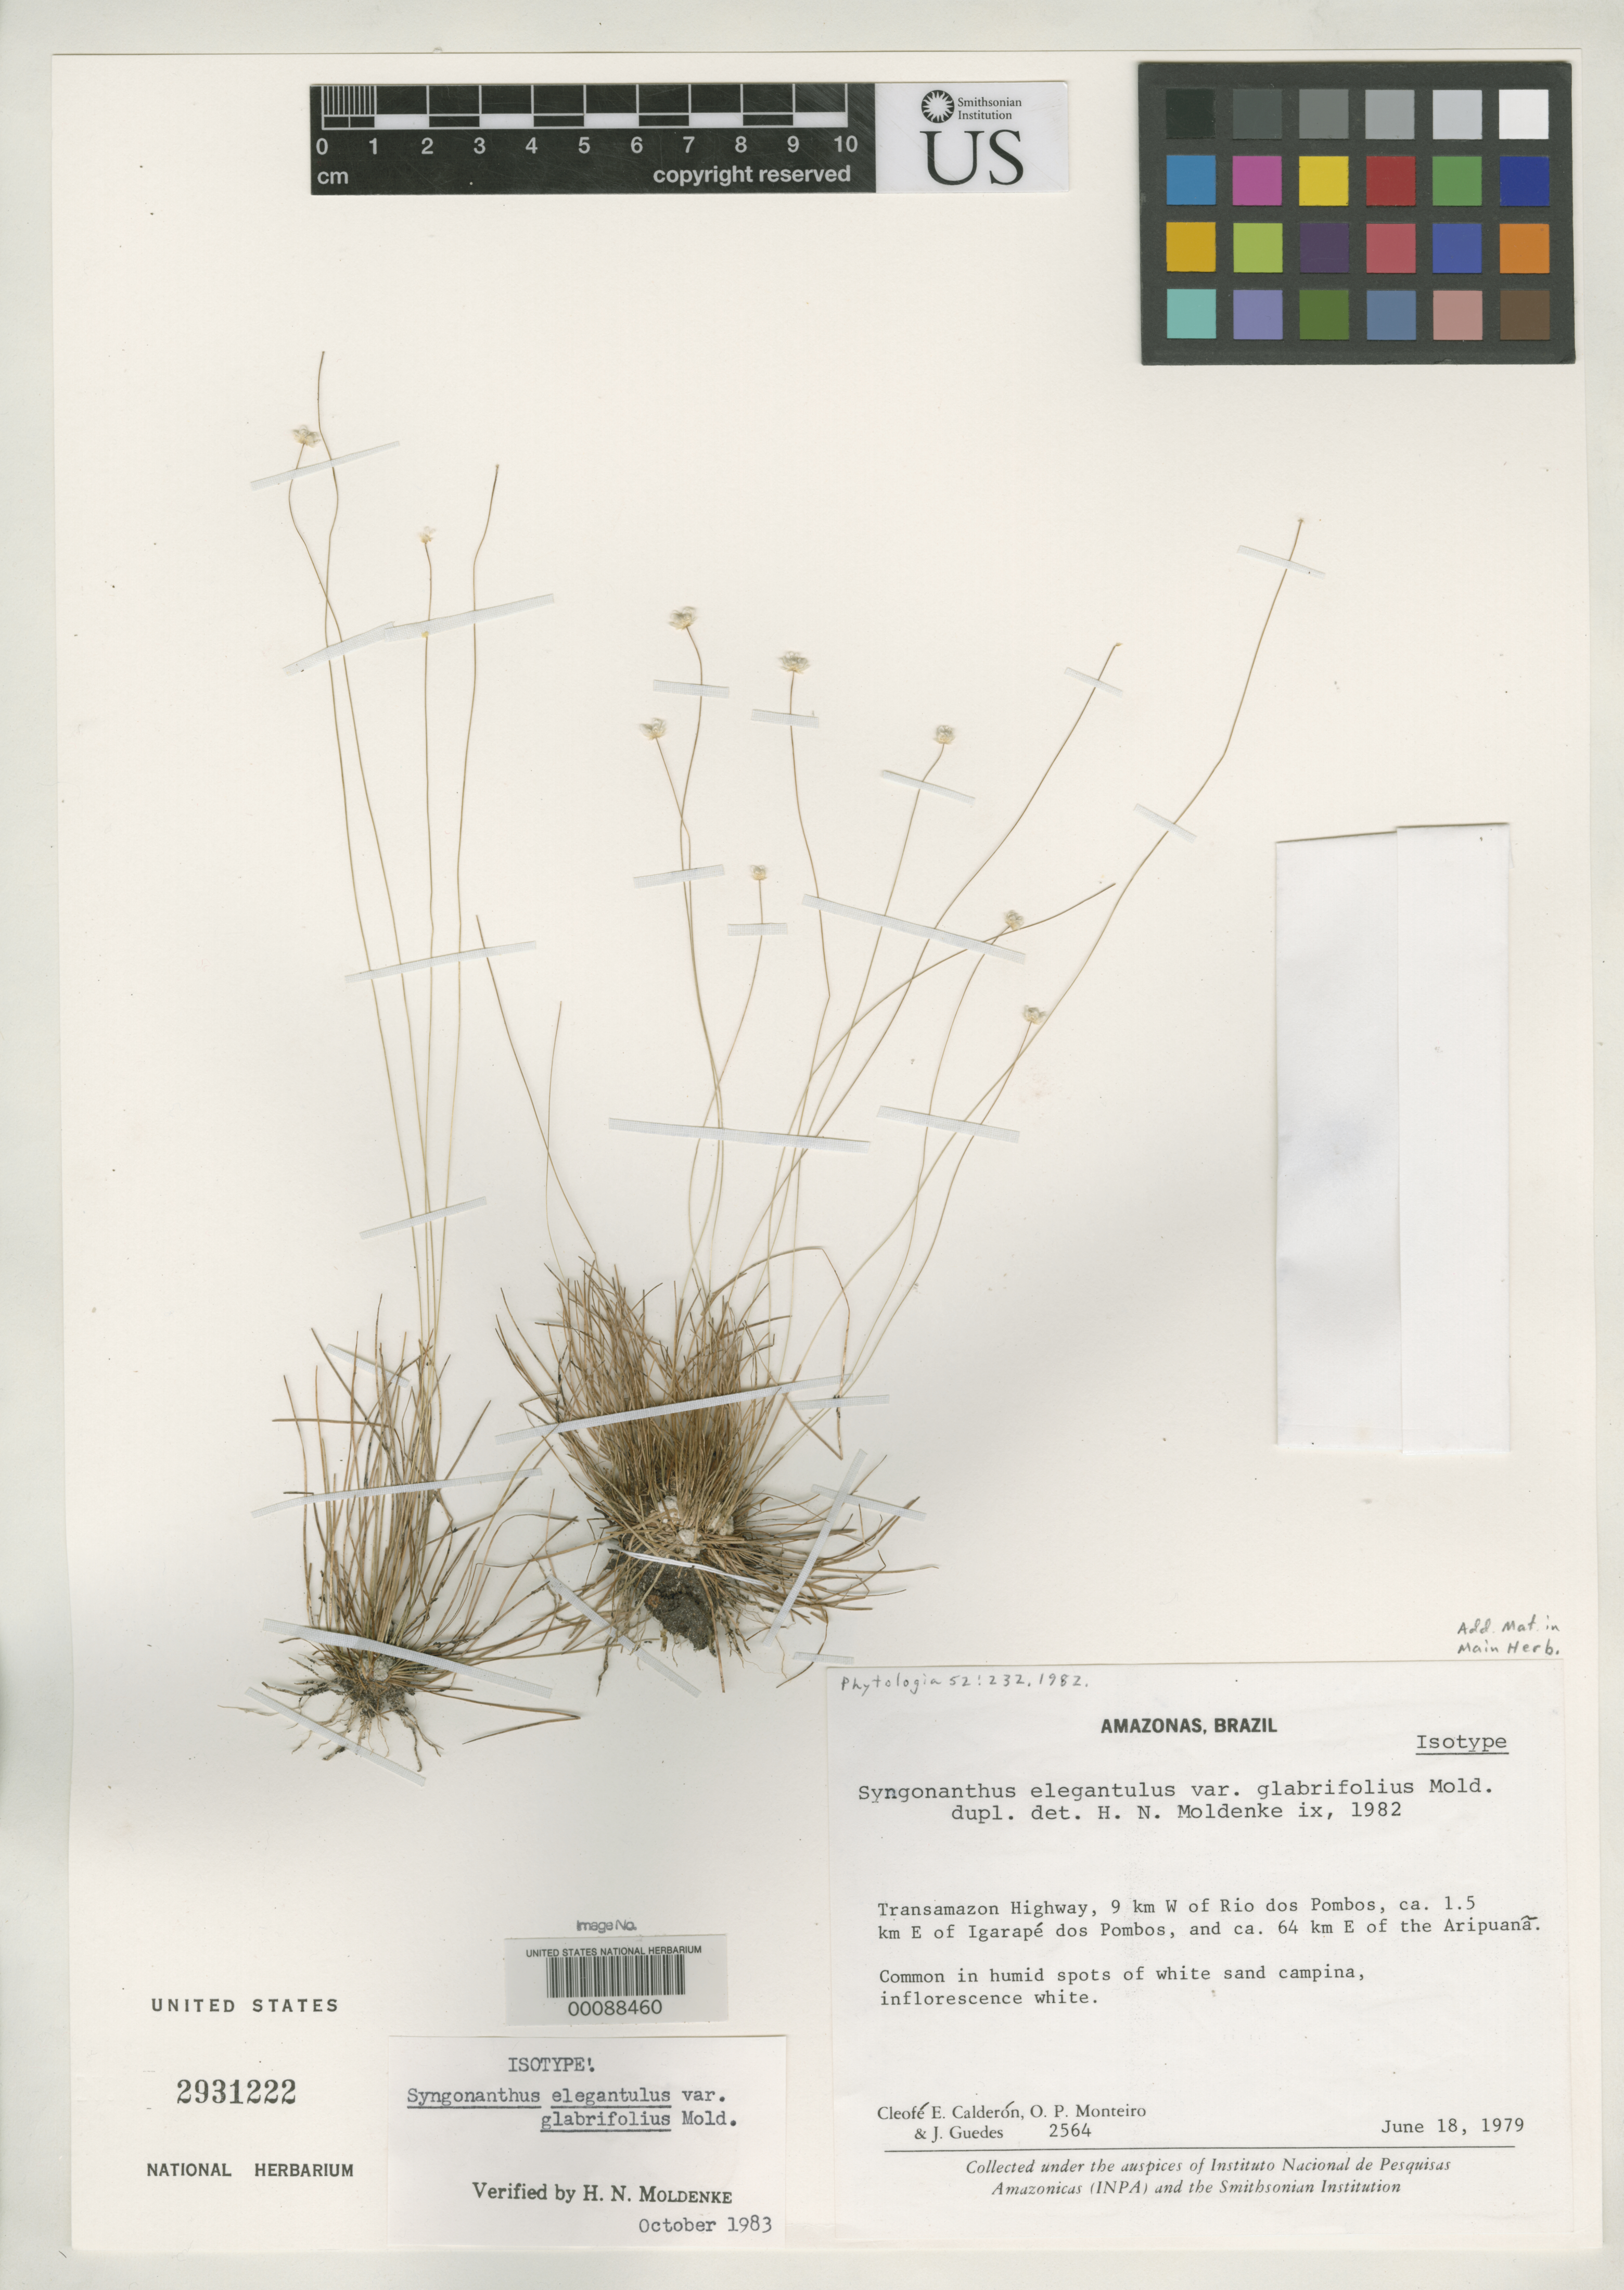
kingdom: Plantae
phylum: Tracheophyta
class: Liliopsida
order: Poales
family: Eriocaulaceae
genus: Syngonanthus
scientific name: Syngonanthus elegantulus var. glabrifolius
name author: Moldenke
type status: Isotype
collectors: C. E. Calderón, O. P. Monteiro & J. Guedes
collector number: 2564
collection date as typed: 18 Jun 1979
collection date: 1979-06-18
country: Brazil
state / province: Amazonas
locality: Transamazon Highway, 9 km W. of Rio dos Pombos and ca. 64 km E of the Aripuana.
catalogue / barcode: US 2931222